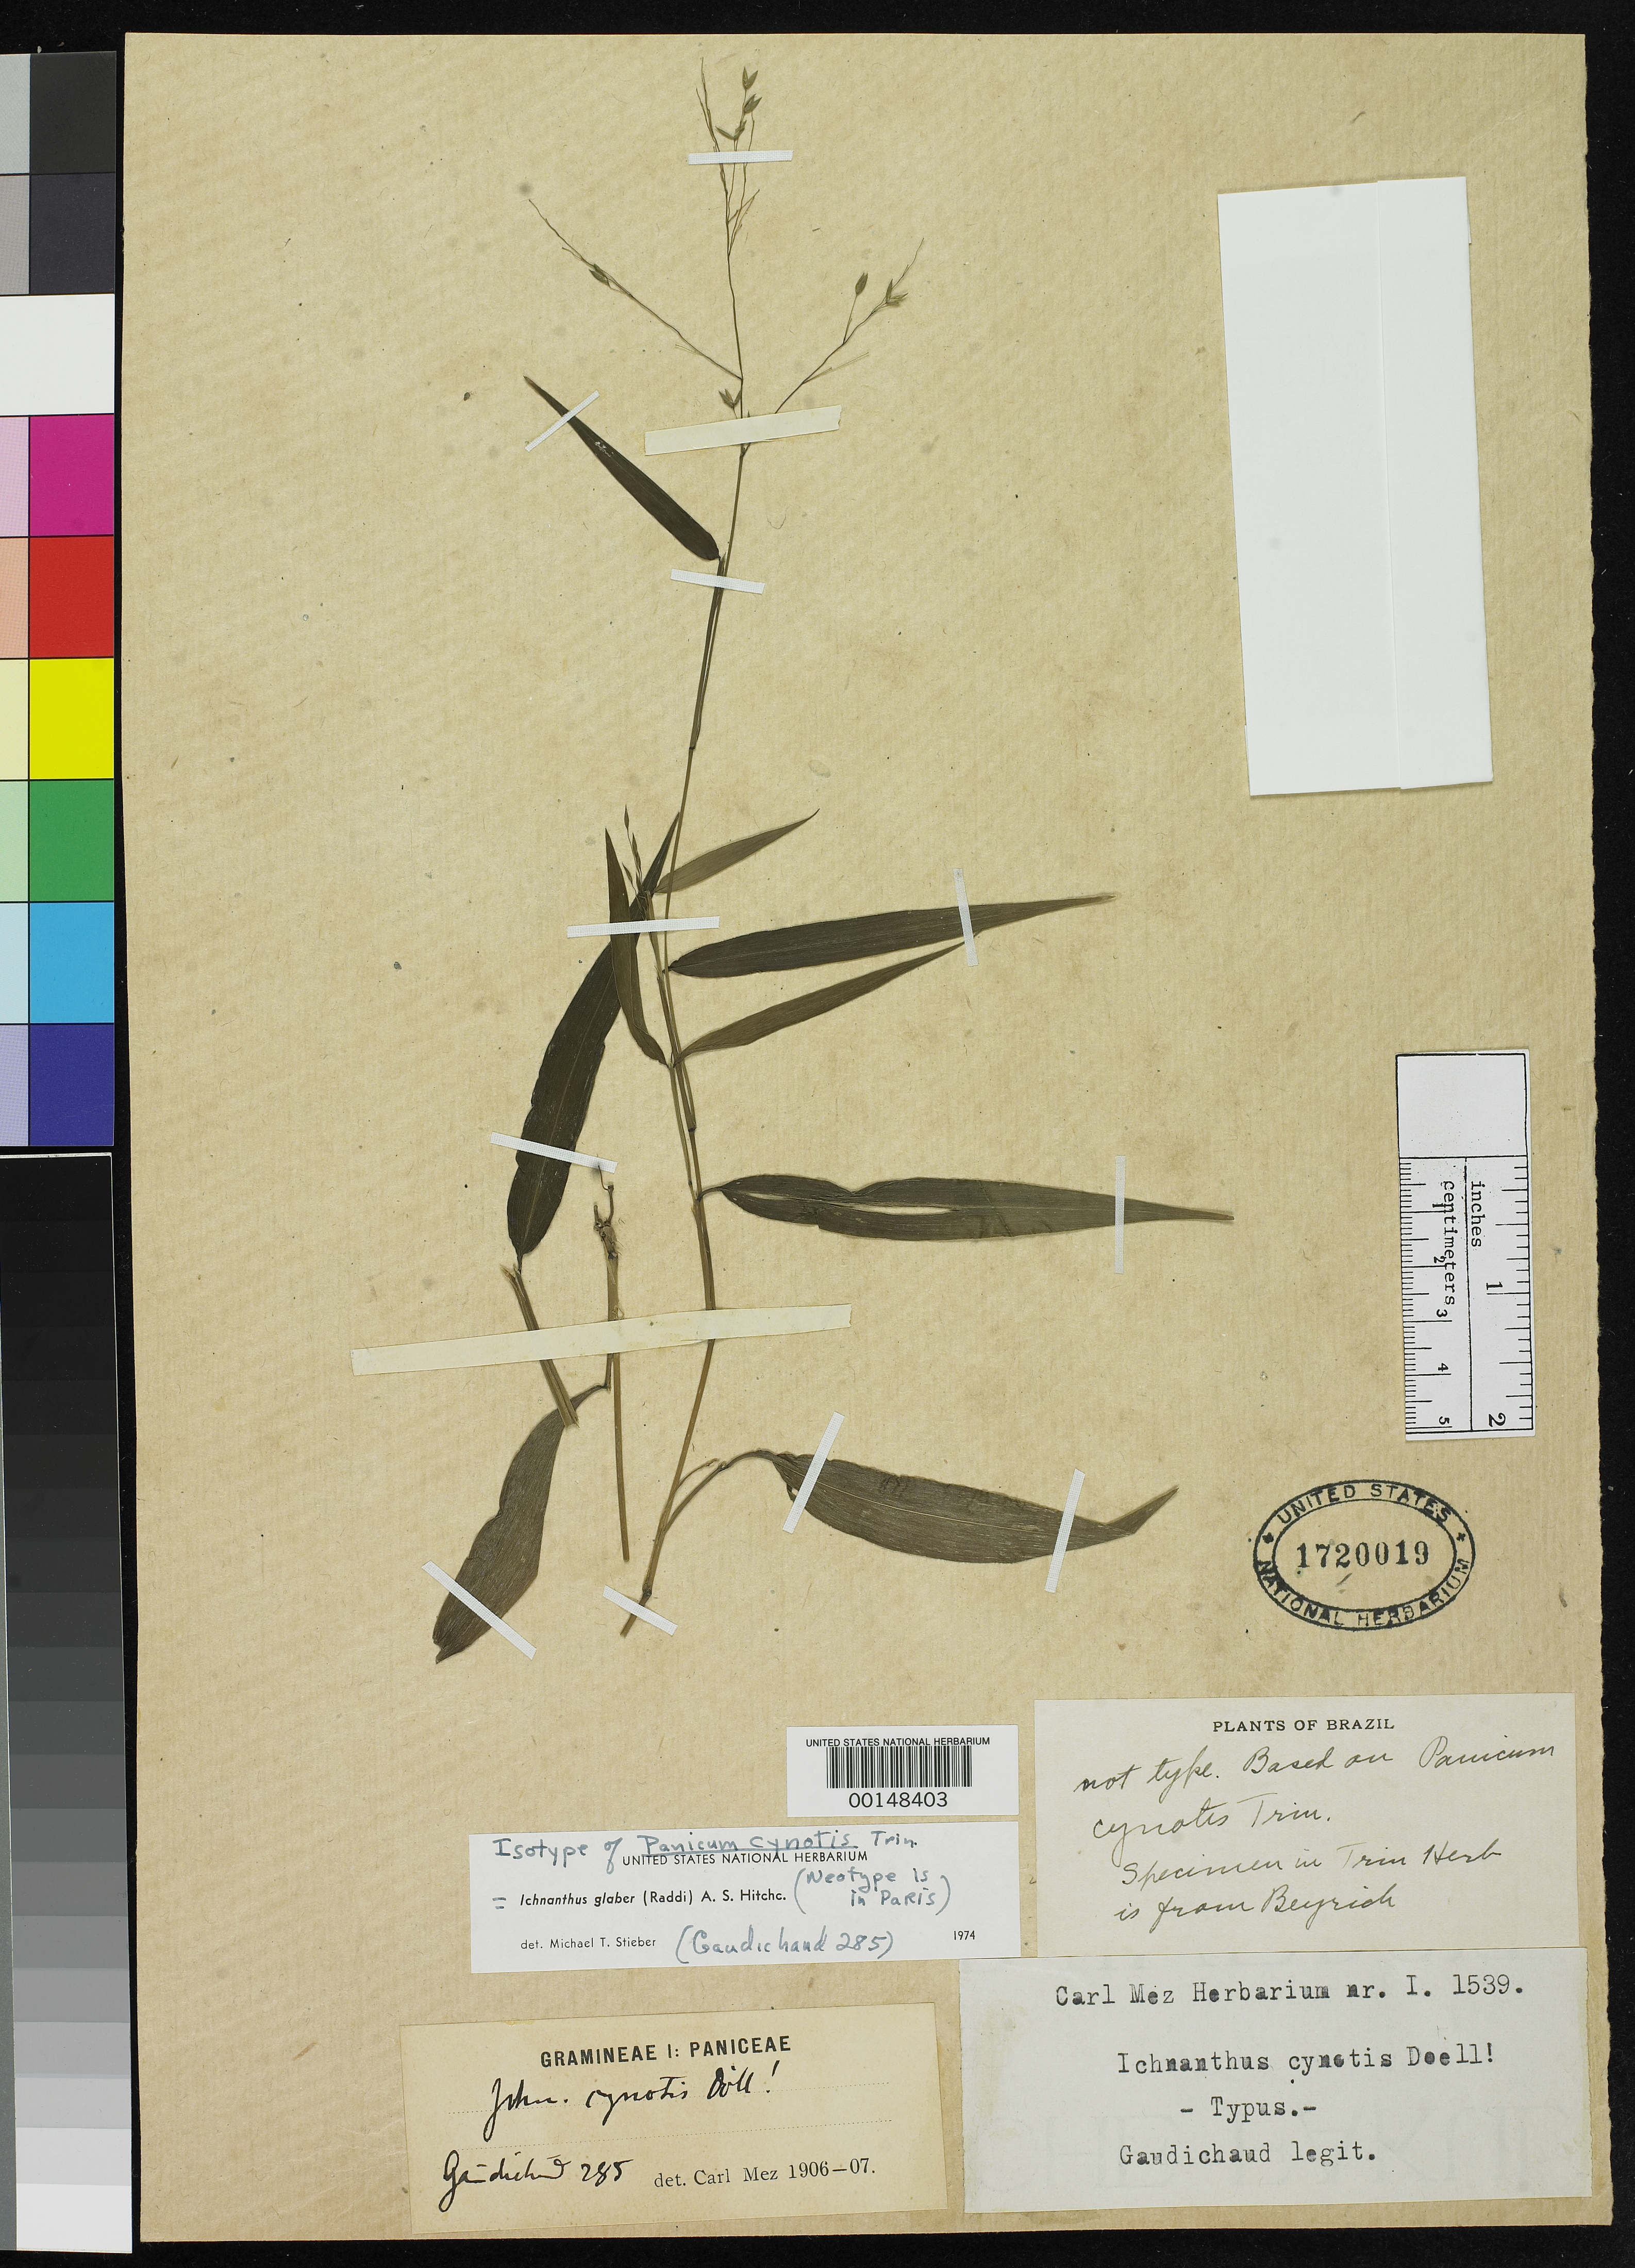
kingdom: Plantae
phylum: Tracheophyta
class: Liliopsida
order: Poales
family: Poaceae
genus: Panicum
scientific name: Panicum cynotis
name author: Trin.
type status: Isoneotype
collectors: C. Gaudichaud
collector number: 286 and 285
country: Brazil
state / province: Rio de Janeiro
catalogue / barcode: US 1720019